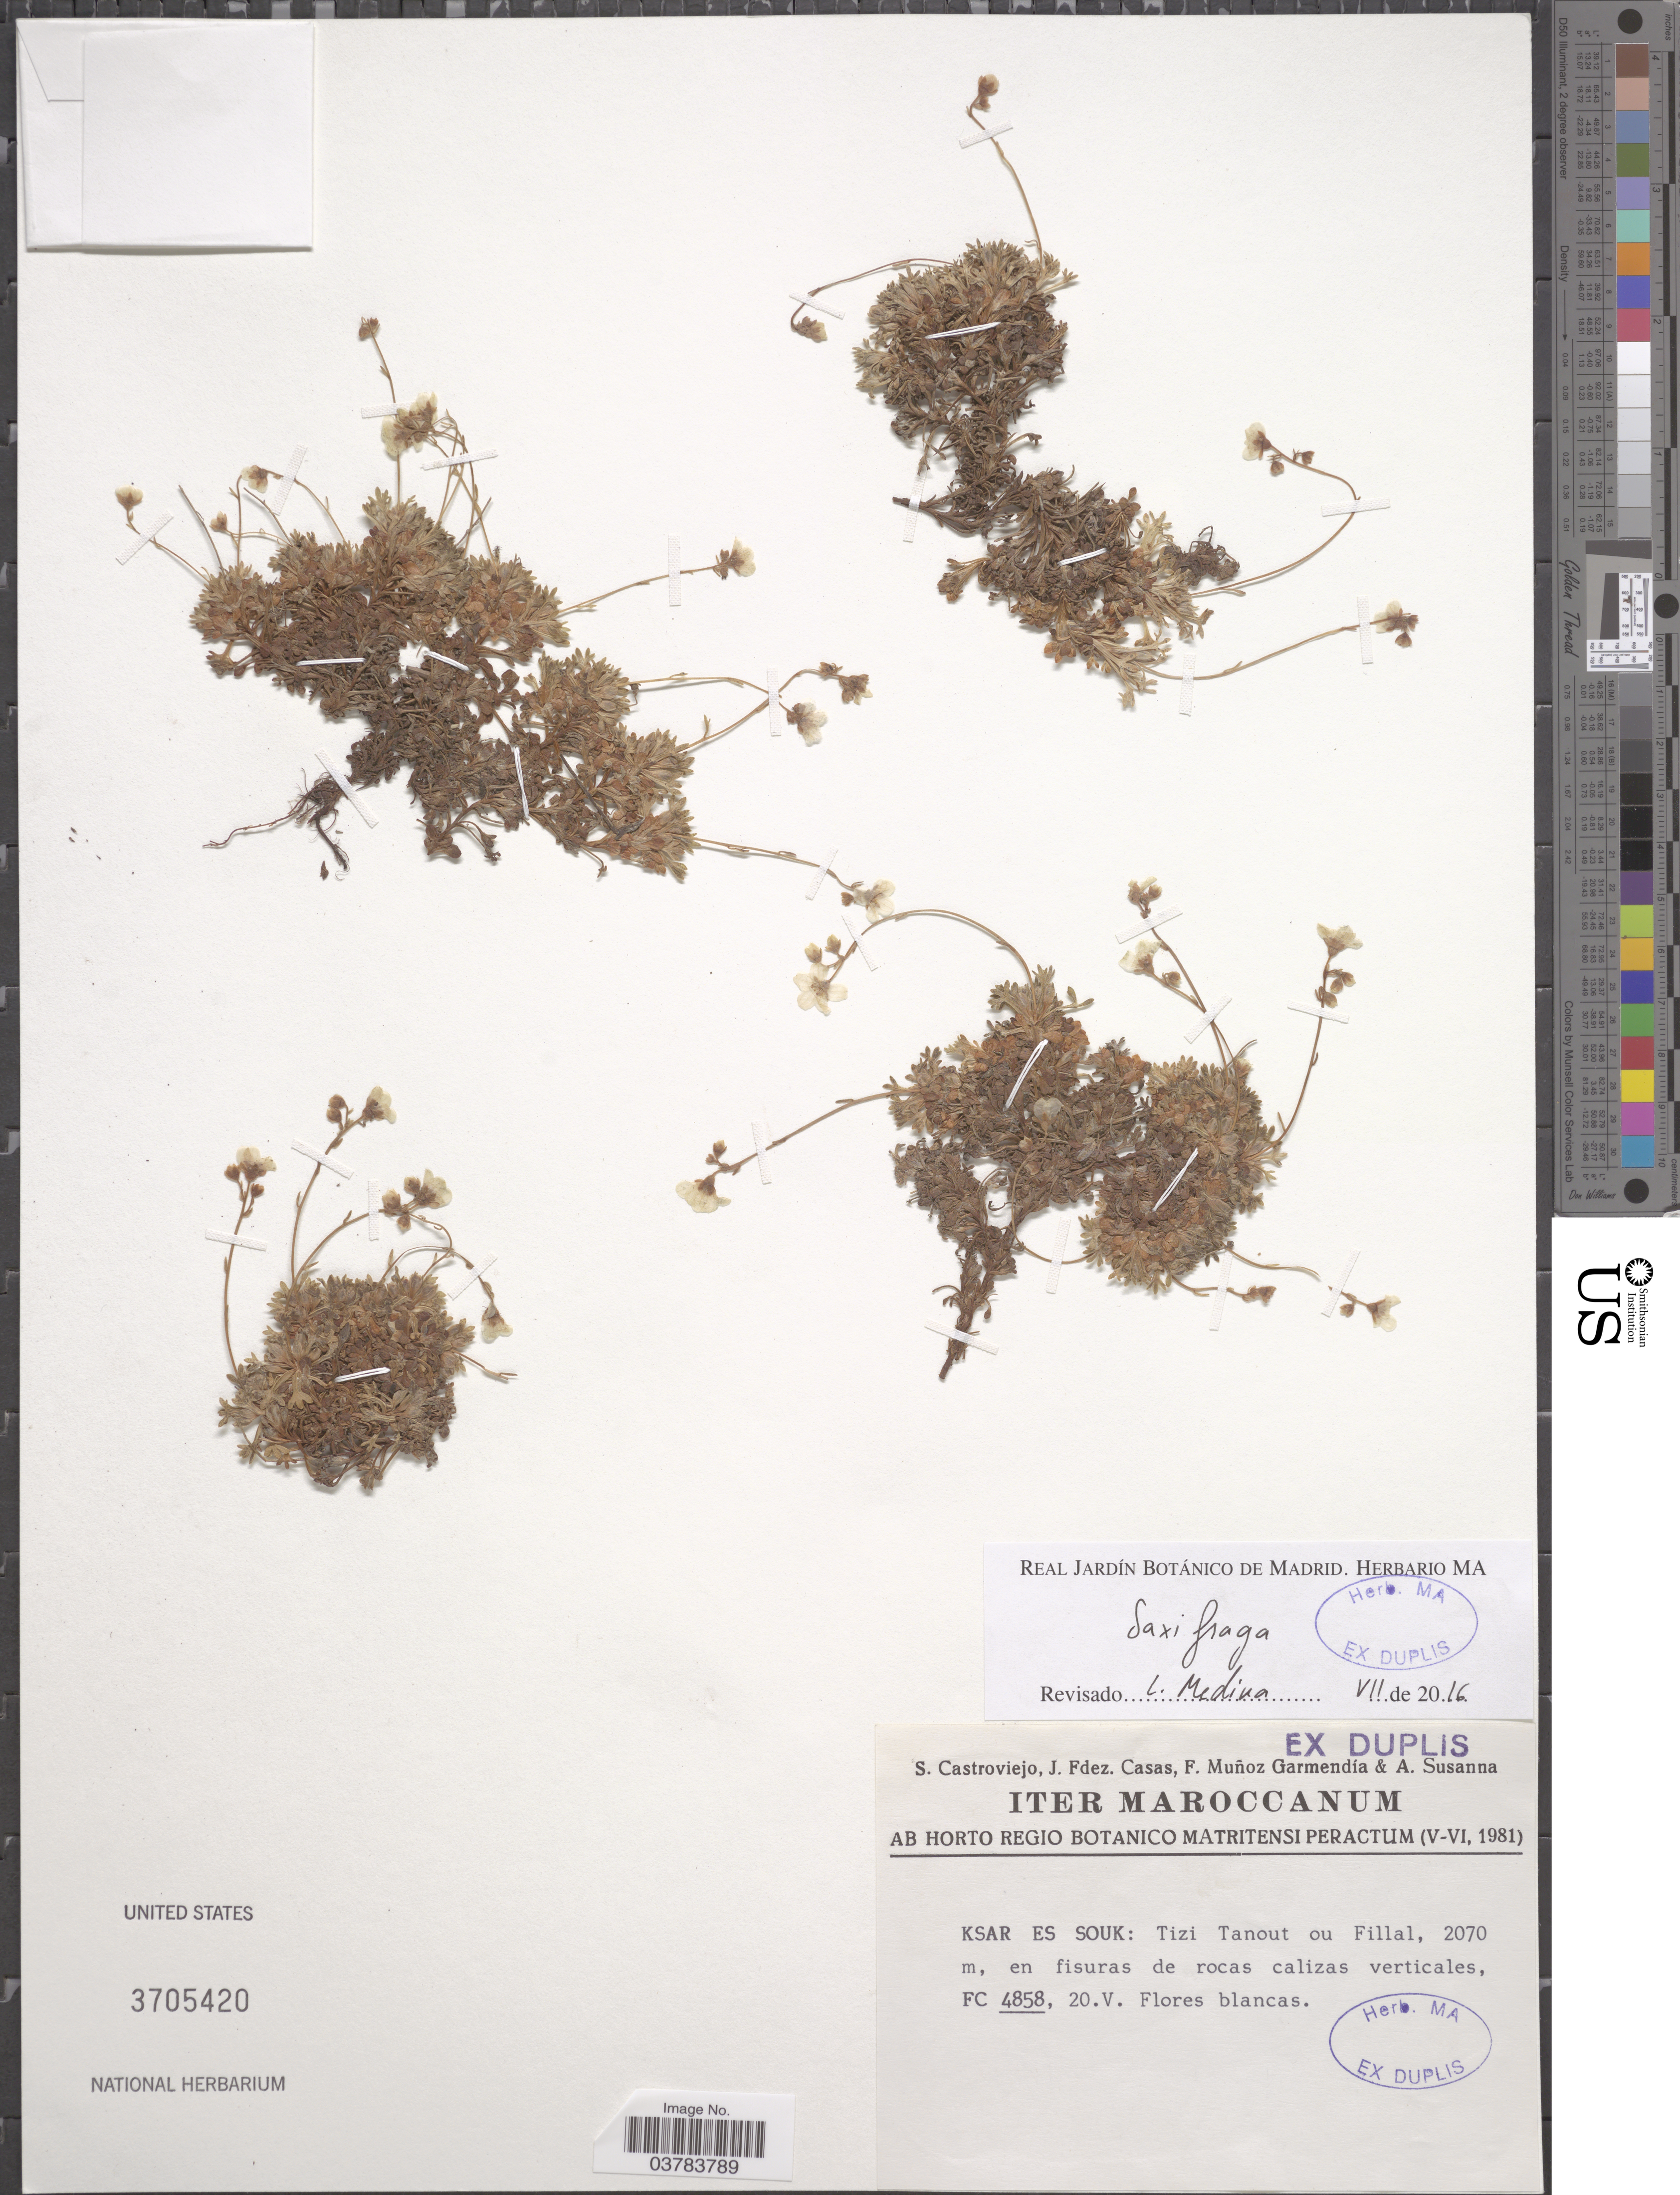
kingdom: Plantae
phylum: Tracheophyta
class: Magnoliopsida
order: Saxifragales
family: Saxifragaceae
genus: Saxifraga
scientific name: Saxifraga sp.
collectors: S. Castroviejo, J. Casas, F. Muñoz Garmendia & A. Susanna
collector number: FC 4858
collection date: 1981-05-20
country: Morocco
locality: Ksar Es Souk: Tizi Tanout ou Fillal, en fisuras de rocas calizas verticales.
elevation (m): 2070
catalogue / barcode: US 3705420